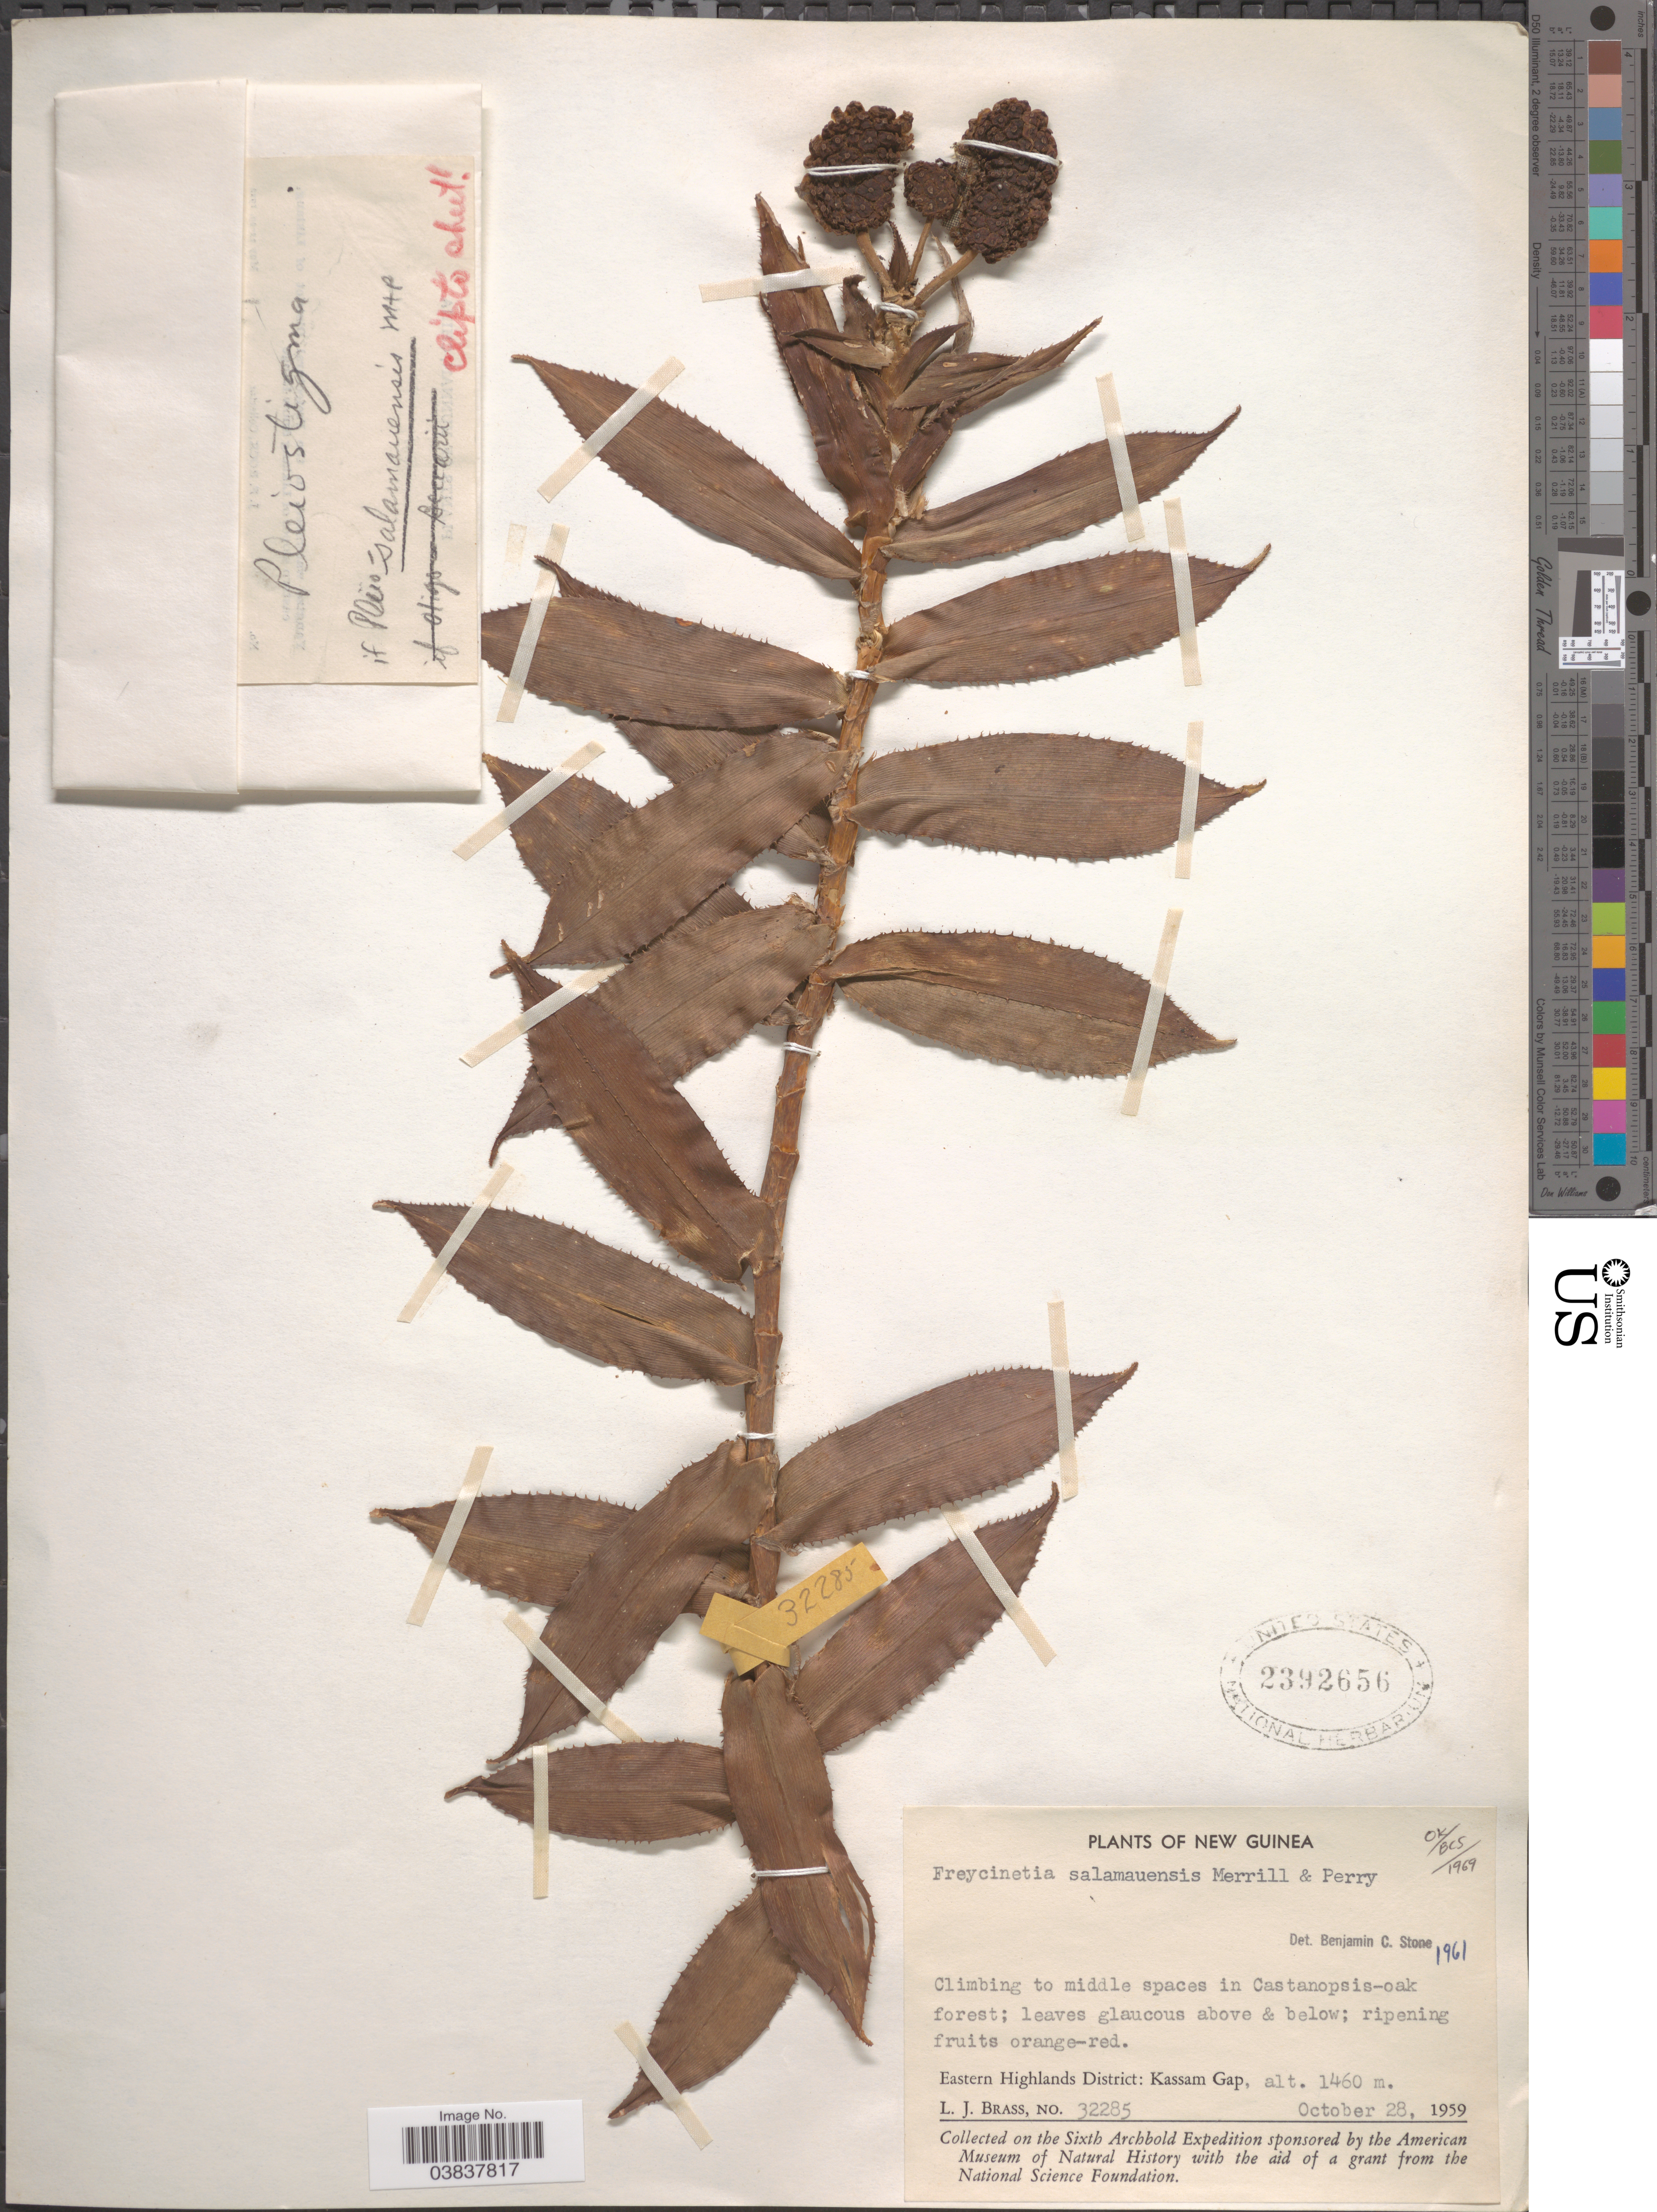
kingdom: Plantae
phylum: Tracheophyta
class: Liliopsida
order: Pandanales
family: Pandanaceae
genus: Freycinetia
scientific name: Freycinetia salamauensis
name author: Merr. & L.M. Perry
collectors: L. J. Brass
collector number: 32285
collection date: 1959-10-28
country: Papua New Guinea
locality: New Guinea. Eastern Highlands District: Kassam Gap.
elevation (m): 1460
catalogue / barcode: US 2392656